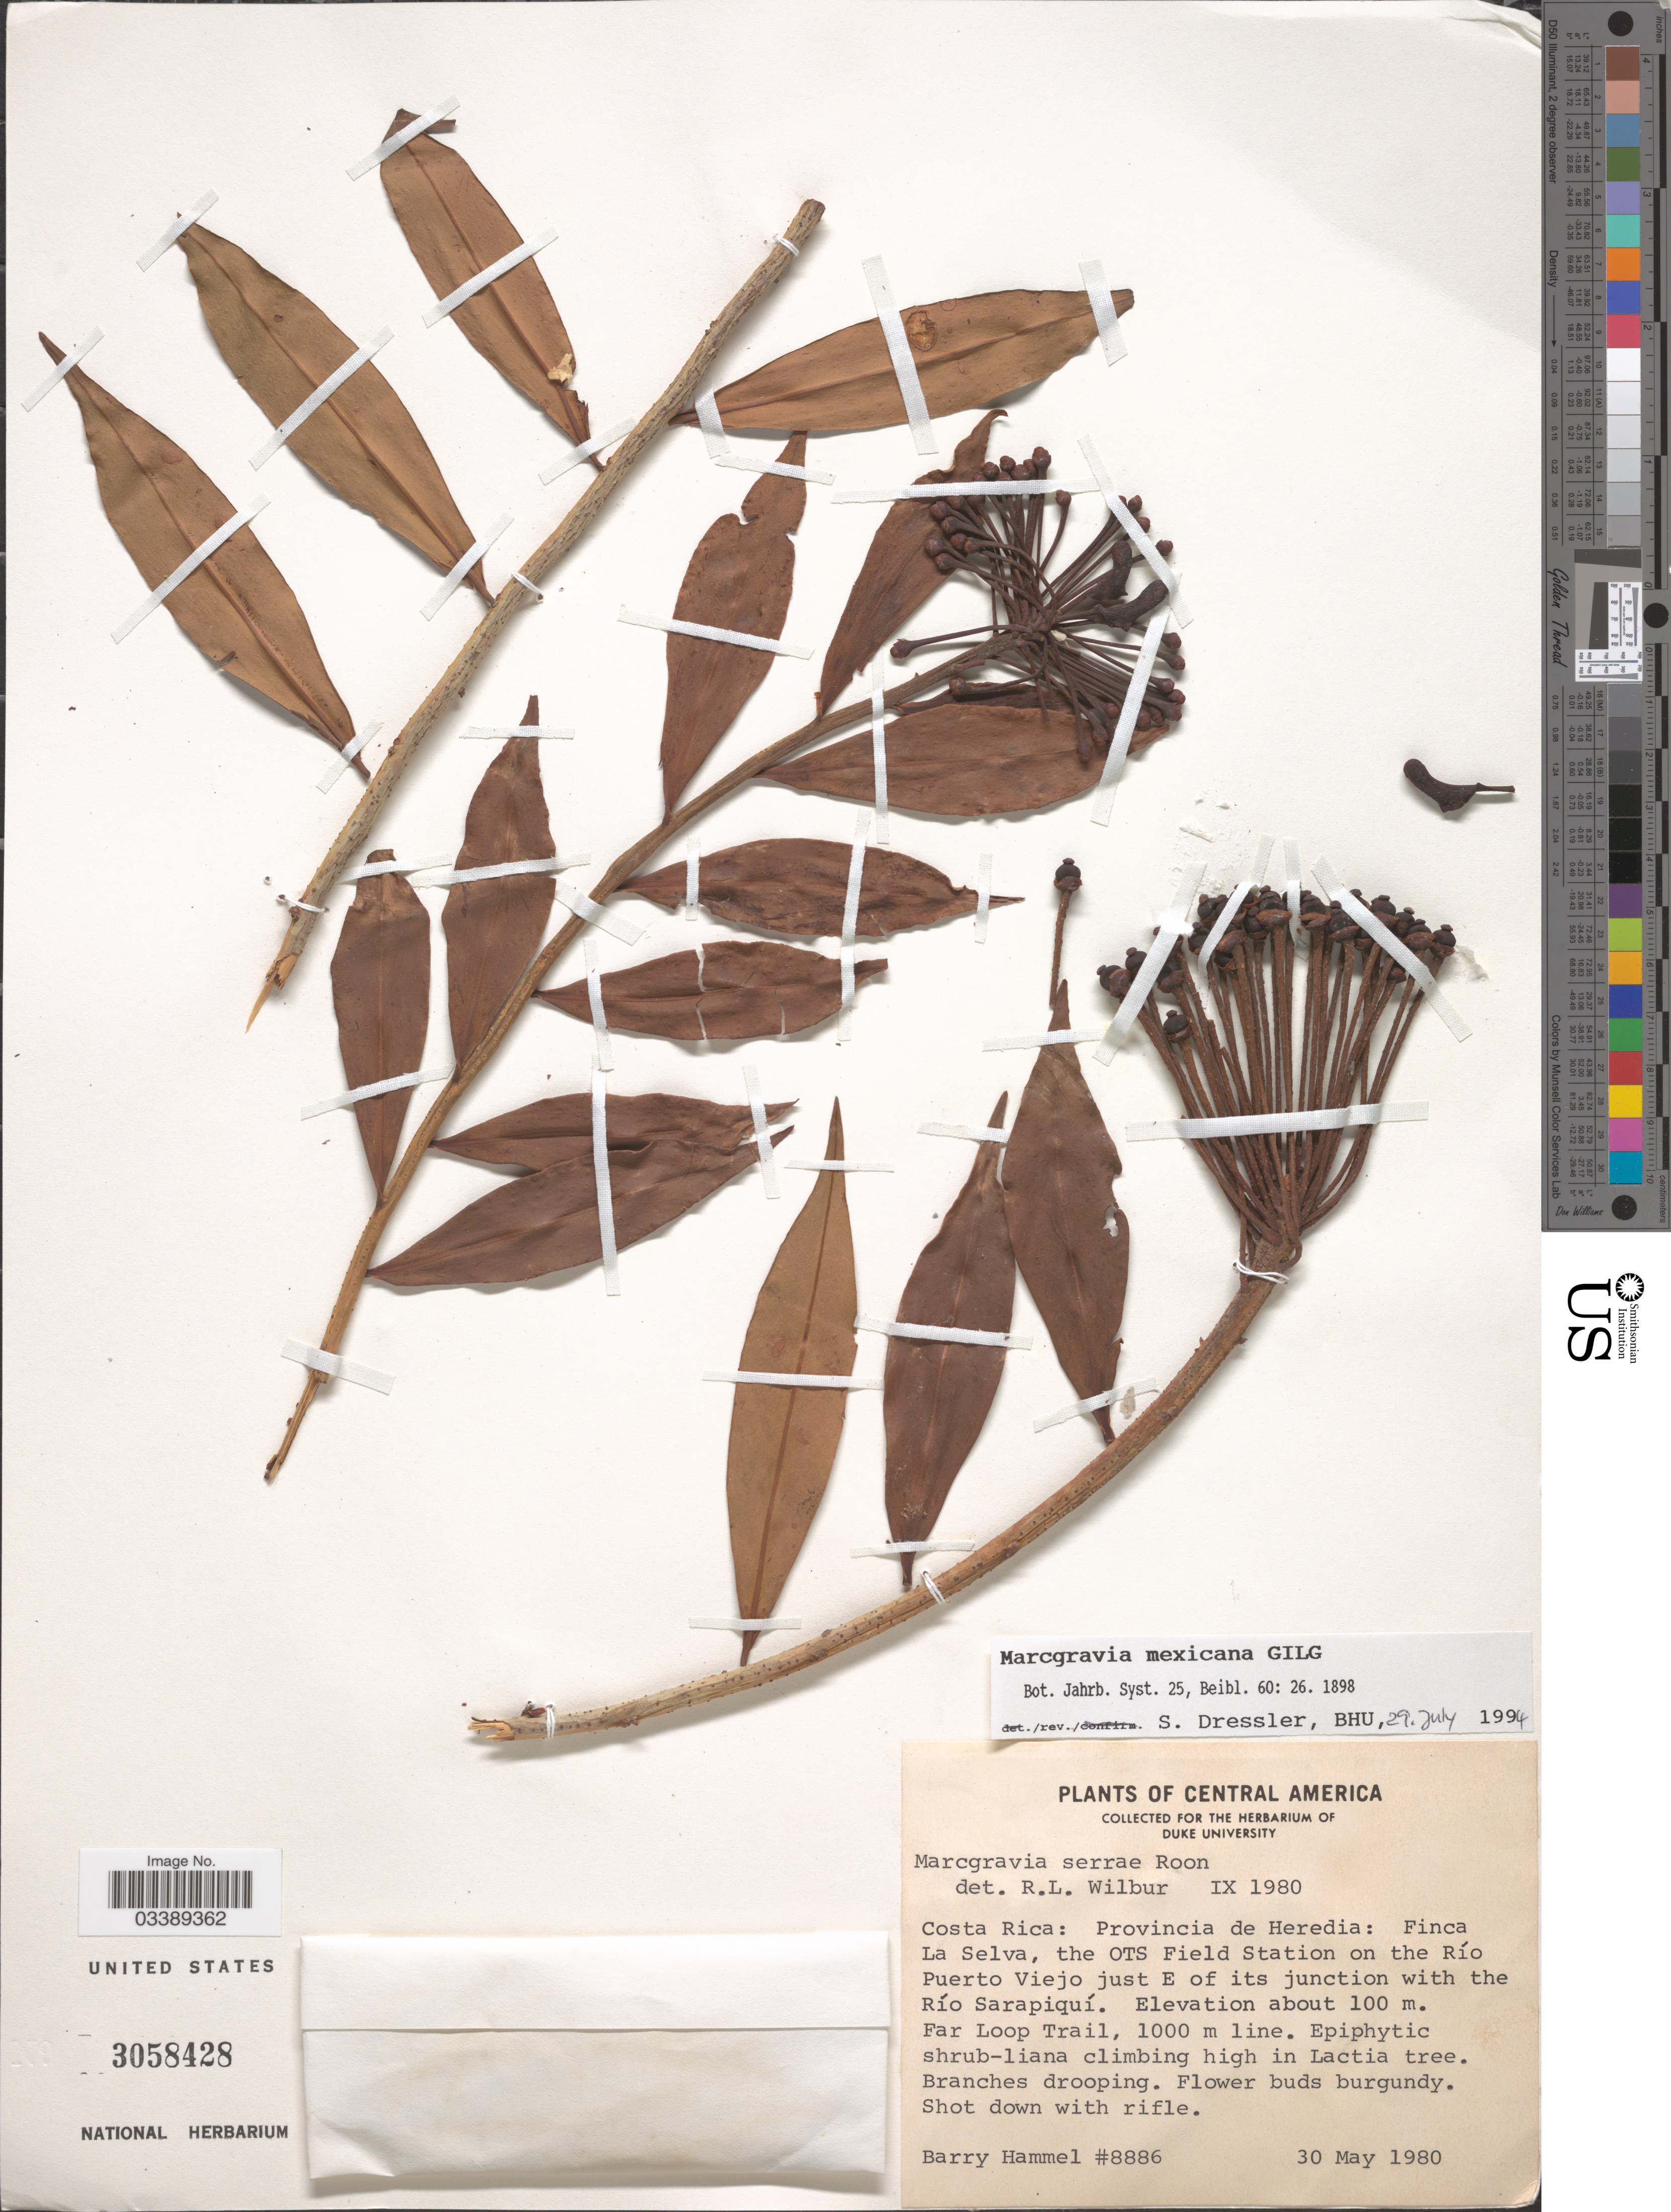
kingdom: Plantae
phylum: Tracheophyta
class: Magnoliopsida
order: Ericales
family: Marcgraviaceae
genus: Marcgravia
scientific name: Marcgravia mexicana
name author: Gilg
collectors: B. Hammel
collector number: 8886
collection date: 1980-05-30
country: Costa Rica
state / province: Heredia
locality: Finca La Selva, the OTS Field Station on the Río Puerto Viejo just E of its junction with the Río Sarapiquí. Far Loop Trail, 1000 m line.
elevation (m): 100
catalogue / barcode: US 3058428